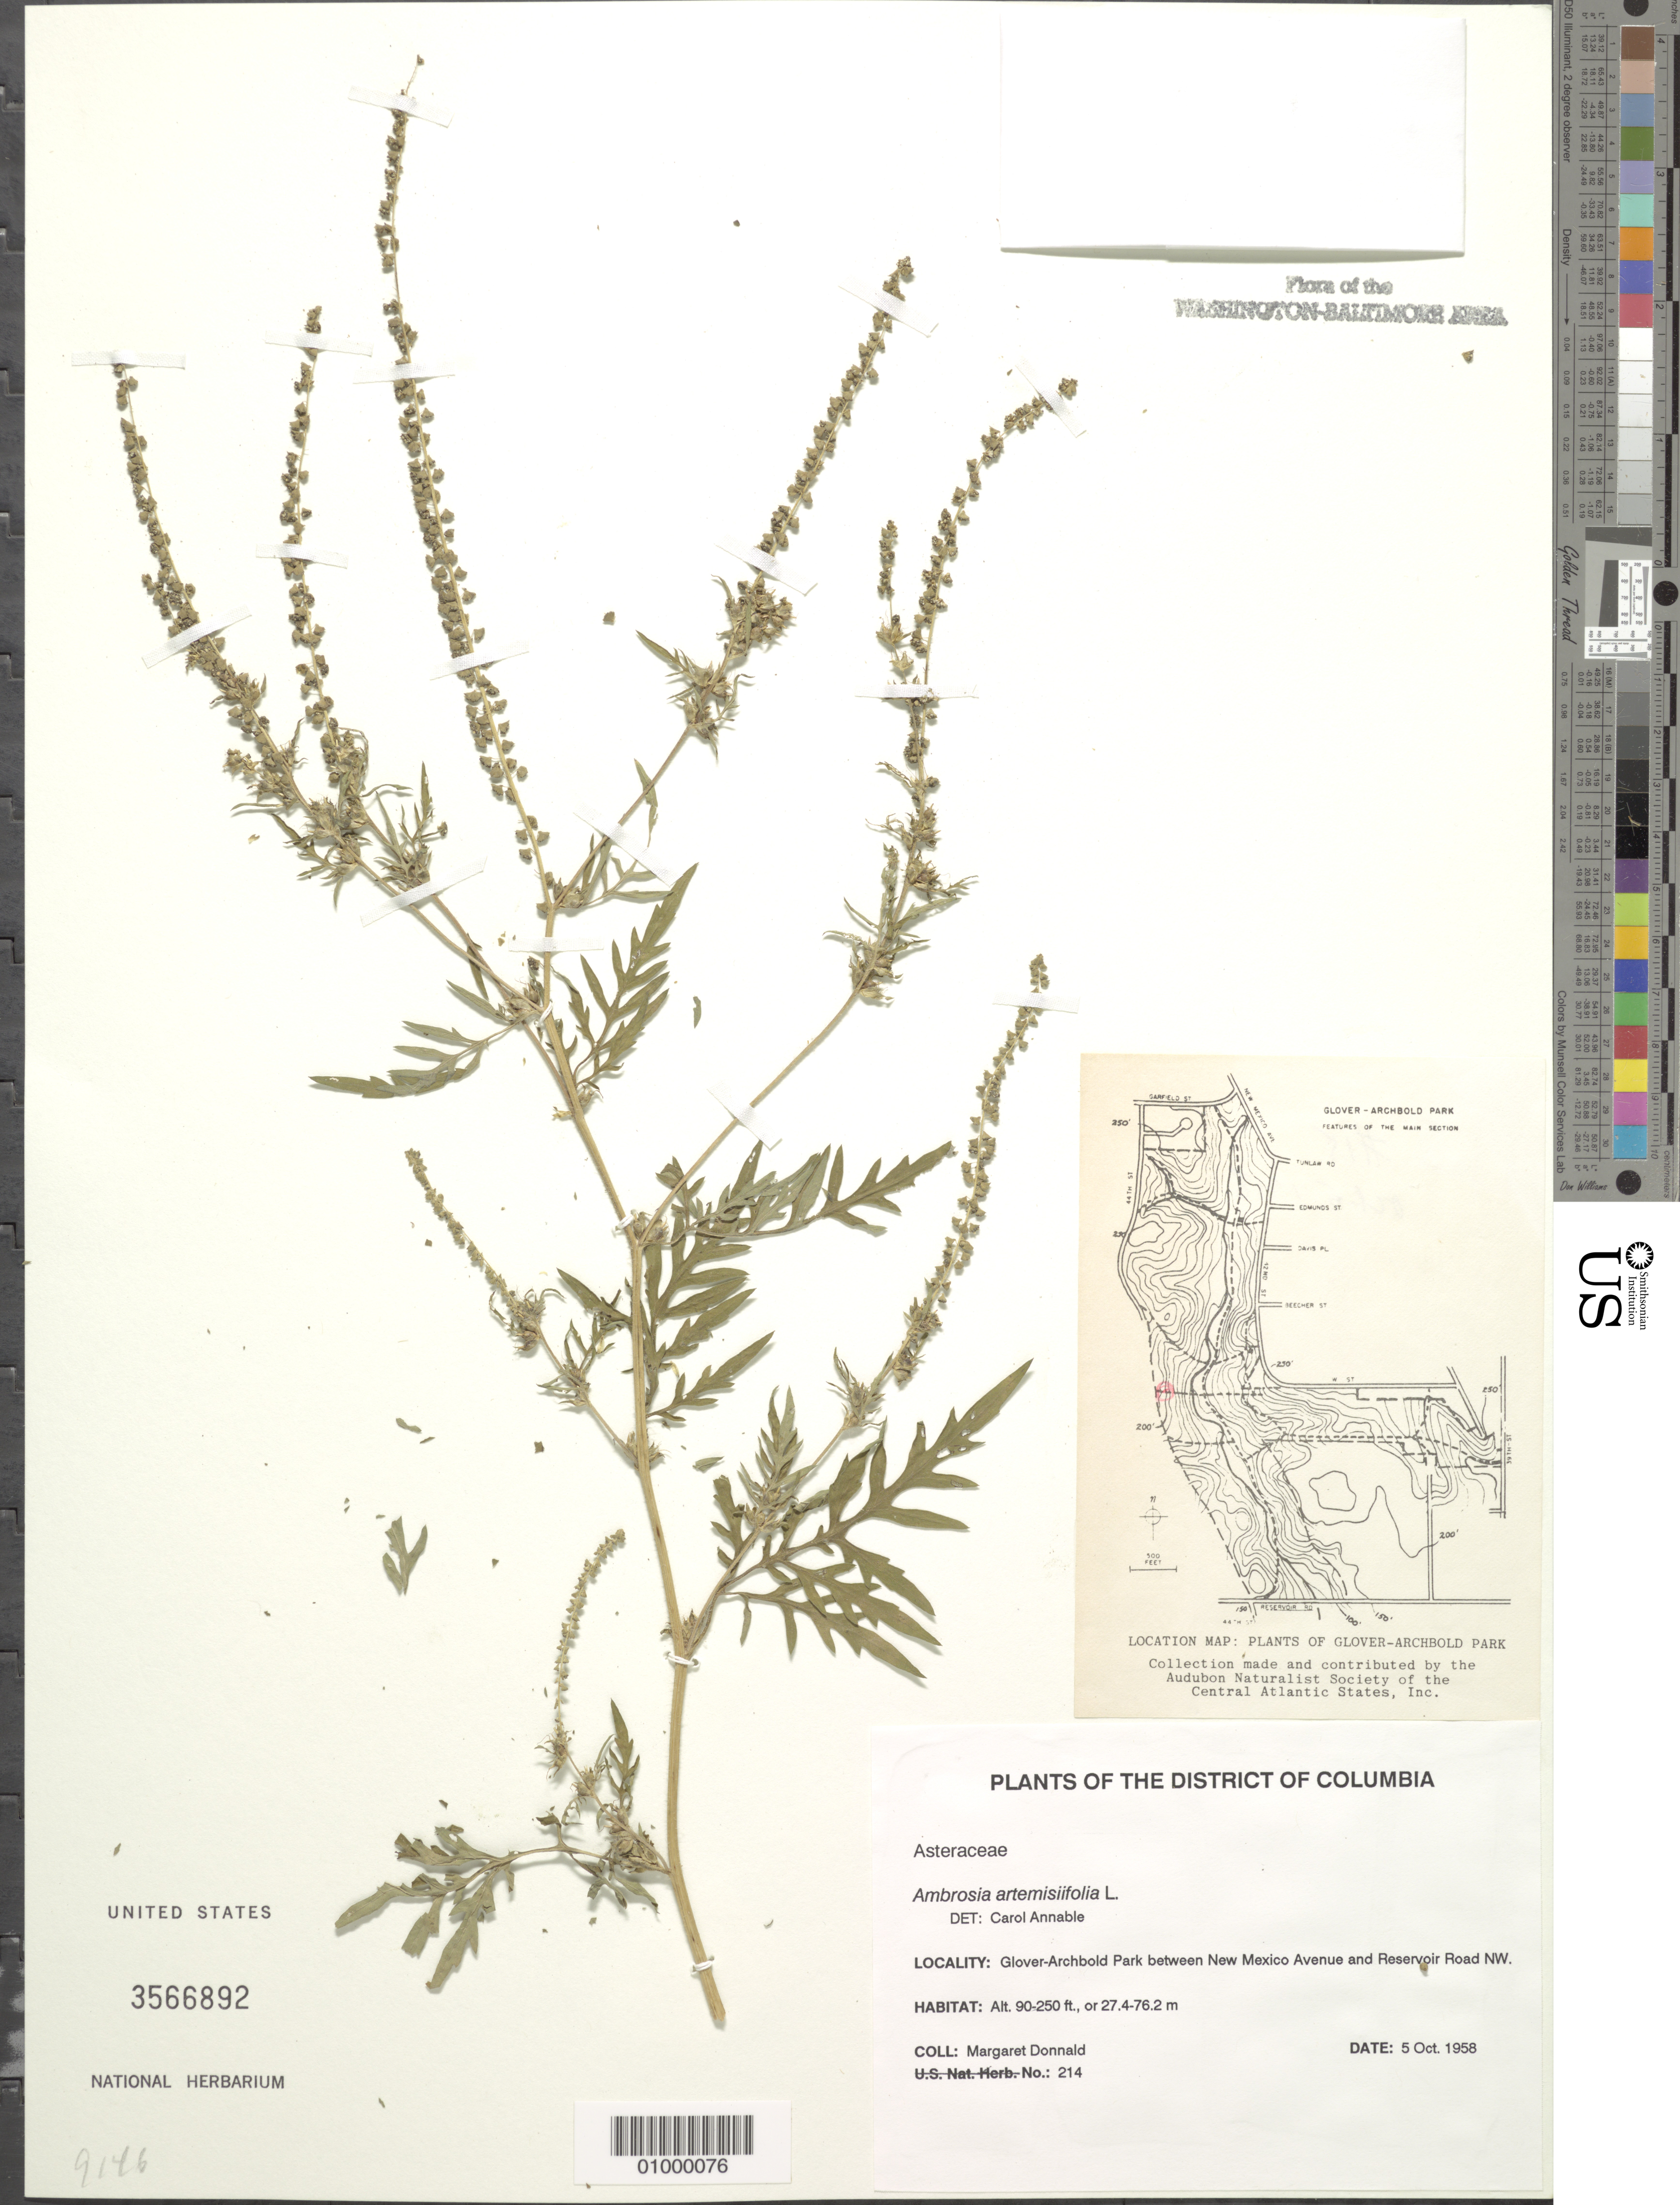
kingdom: Plantae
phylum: Tracheophyta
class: Magnoliopsida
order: Asterales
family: Asteraceae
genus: Ambrosia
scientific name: Ambrosia artemisiifolia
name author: L.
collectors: M. Donnald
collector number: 214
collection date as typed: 5 Oct 1958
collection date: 1958-10-05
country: United States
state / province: District of Columbia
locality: Glover-Archbold Park between New Mexico Avenue and Reservoir Road NW.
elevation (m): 27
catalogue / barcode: US 3566892